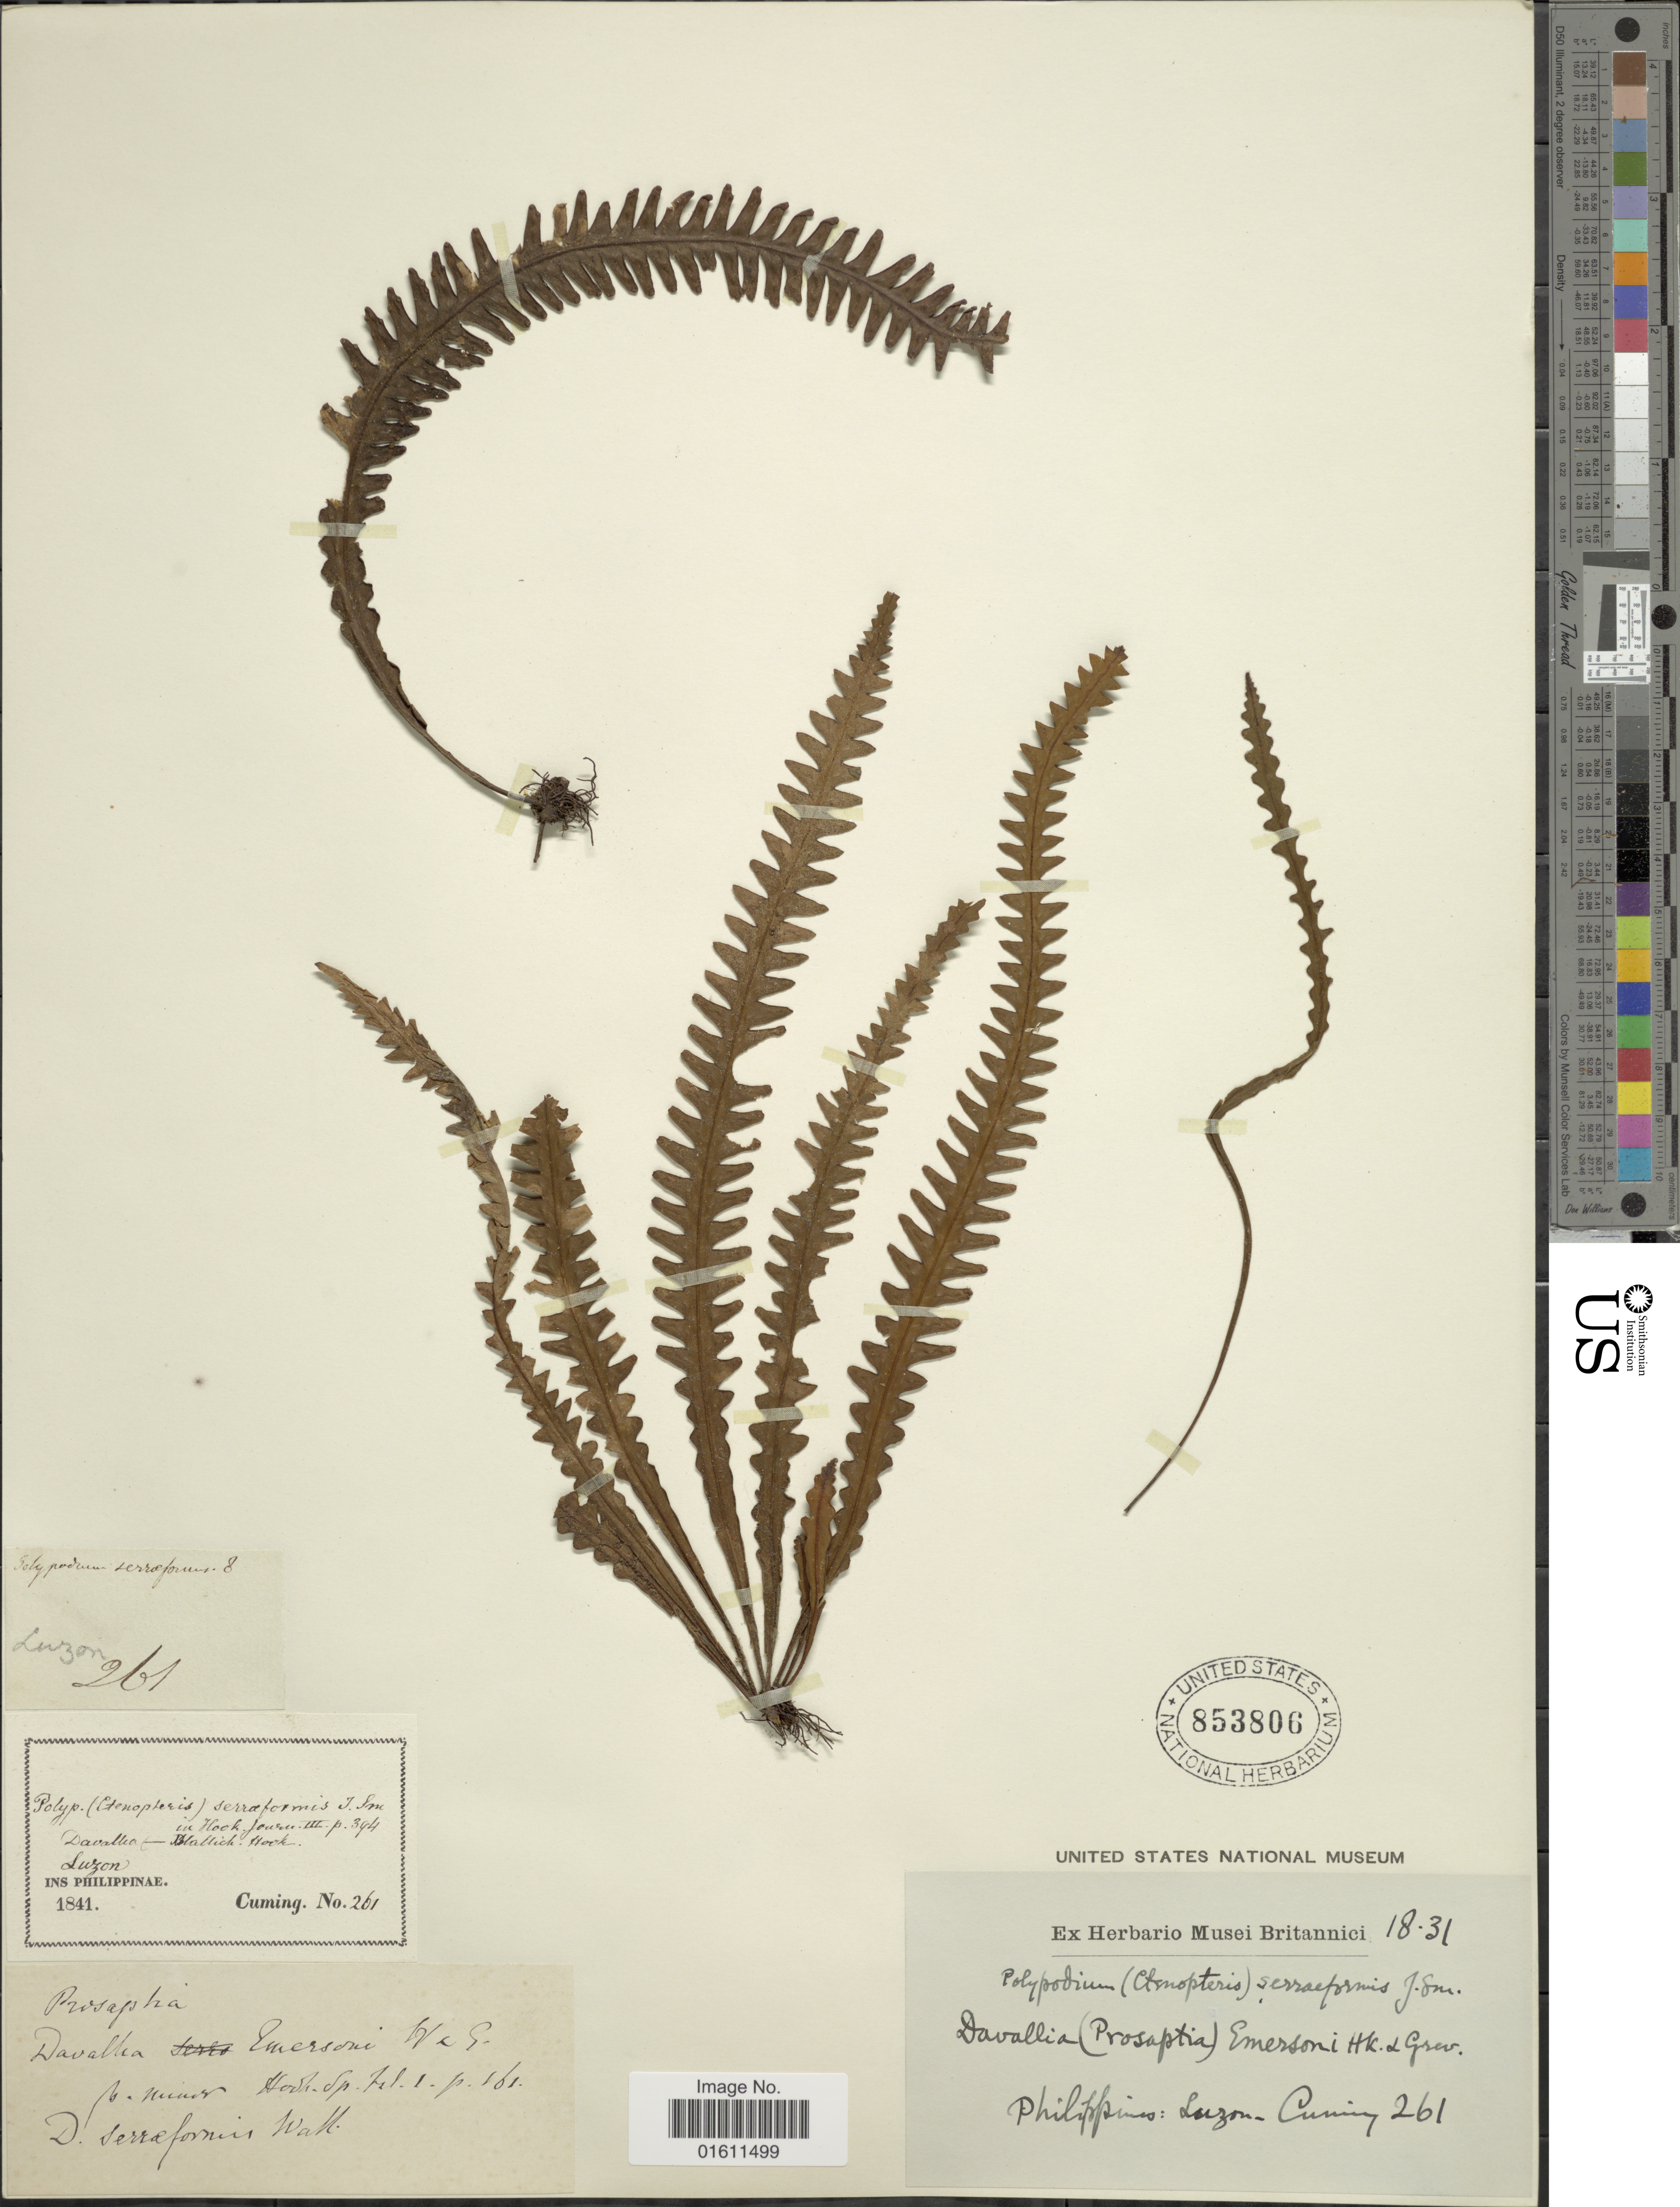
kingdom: Plantae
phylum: Tracheophyta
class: Polypodiopsida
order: Polypodiales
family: Polypodiaceae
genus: Prosaptia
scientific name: Prosaptia alata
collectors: -. Cuming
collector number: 261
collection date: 1841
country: Philippines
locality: Luzon.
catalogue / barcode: US 853806